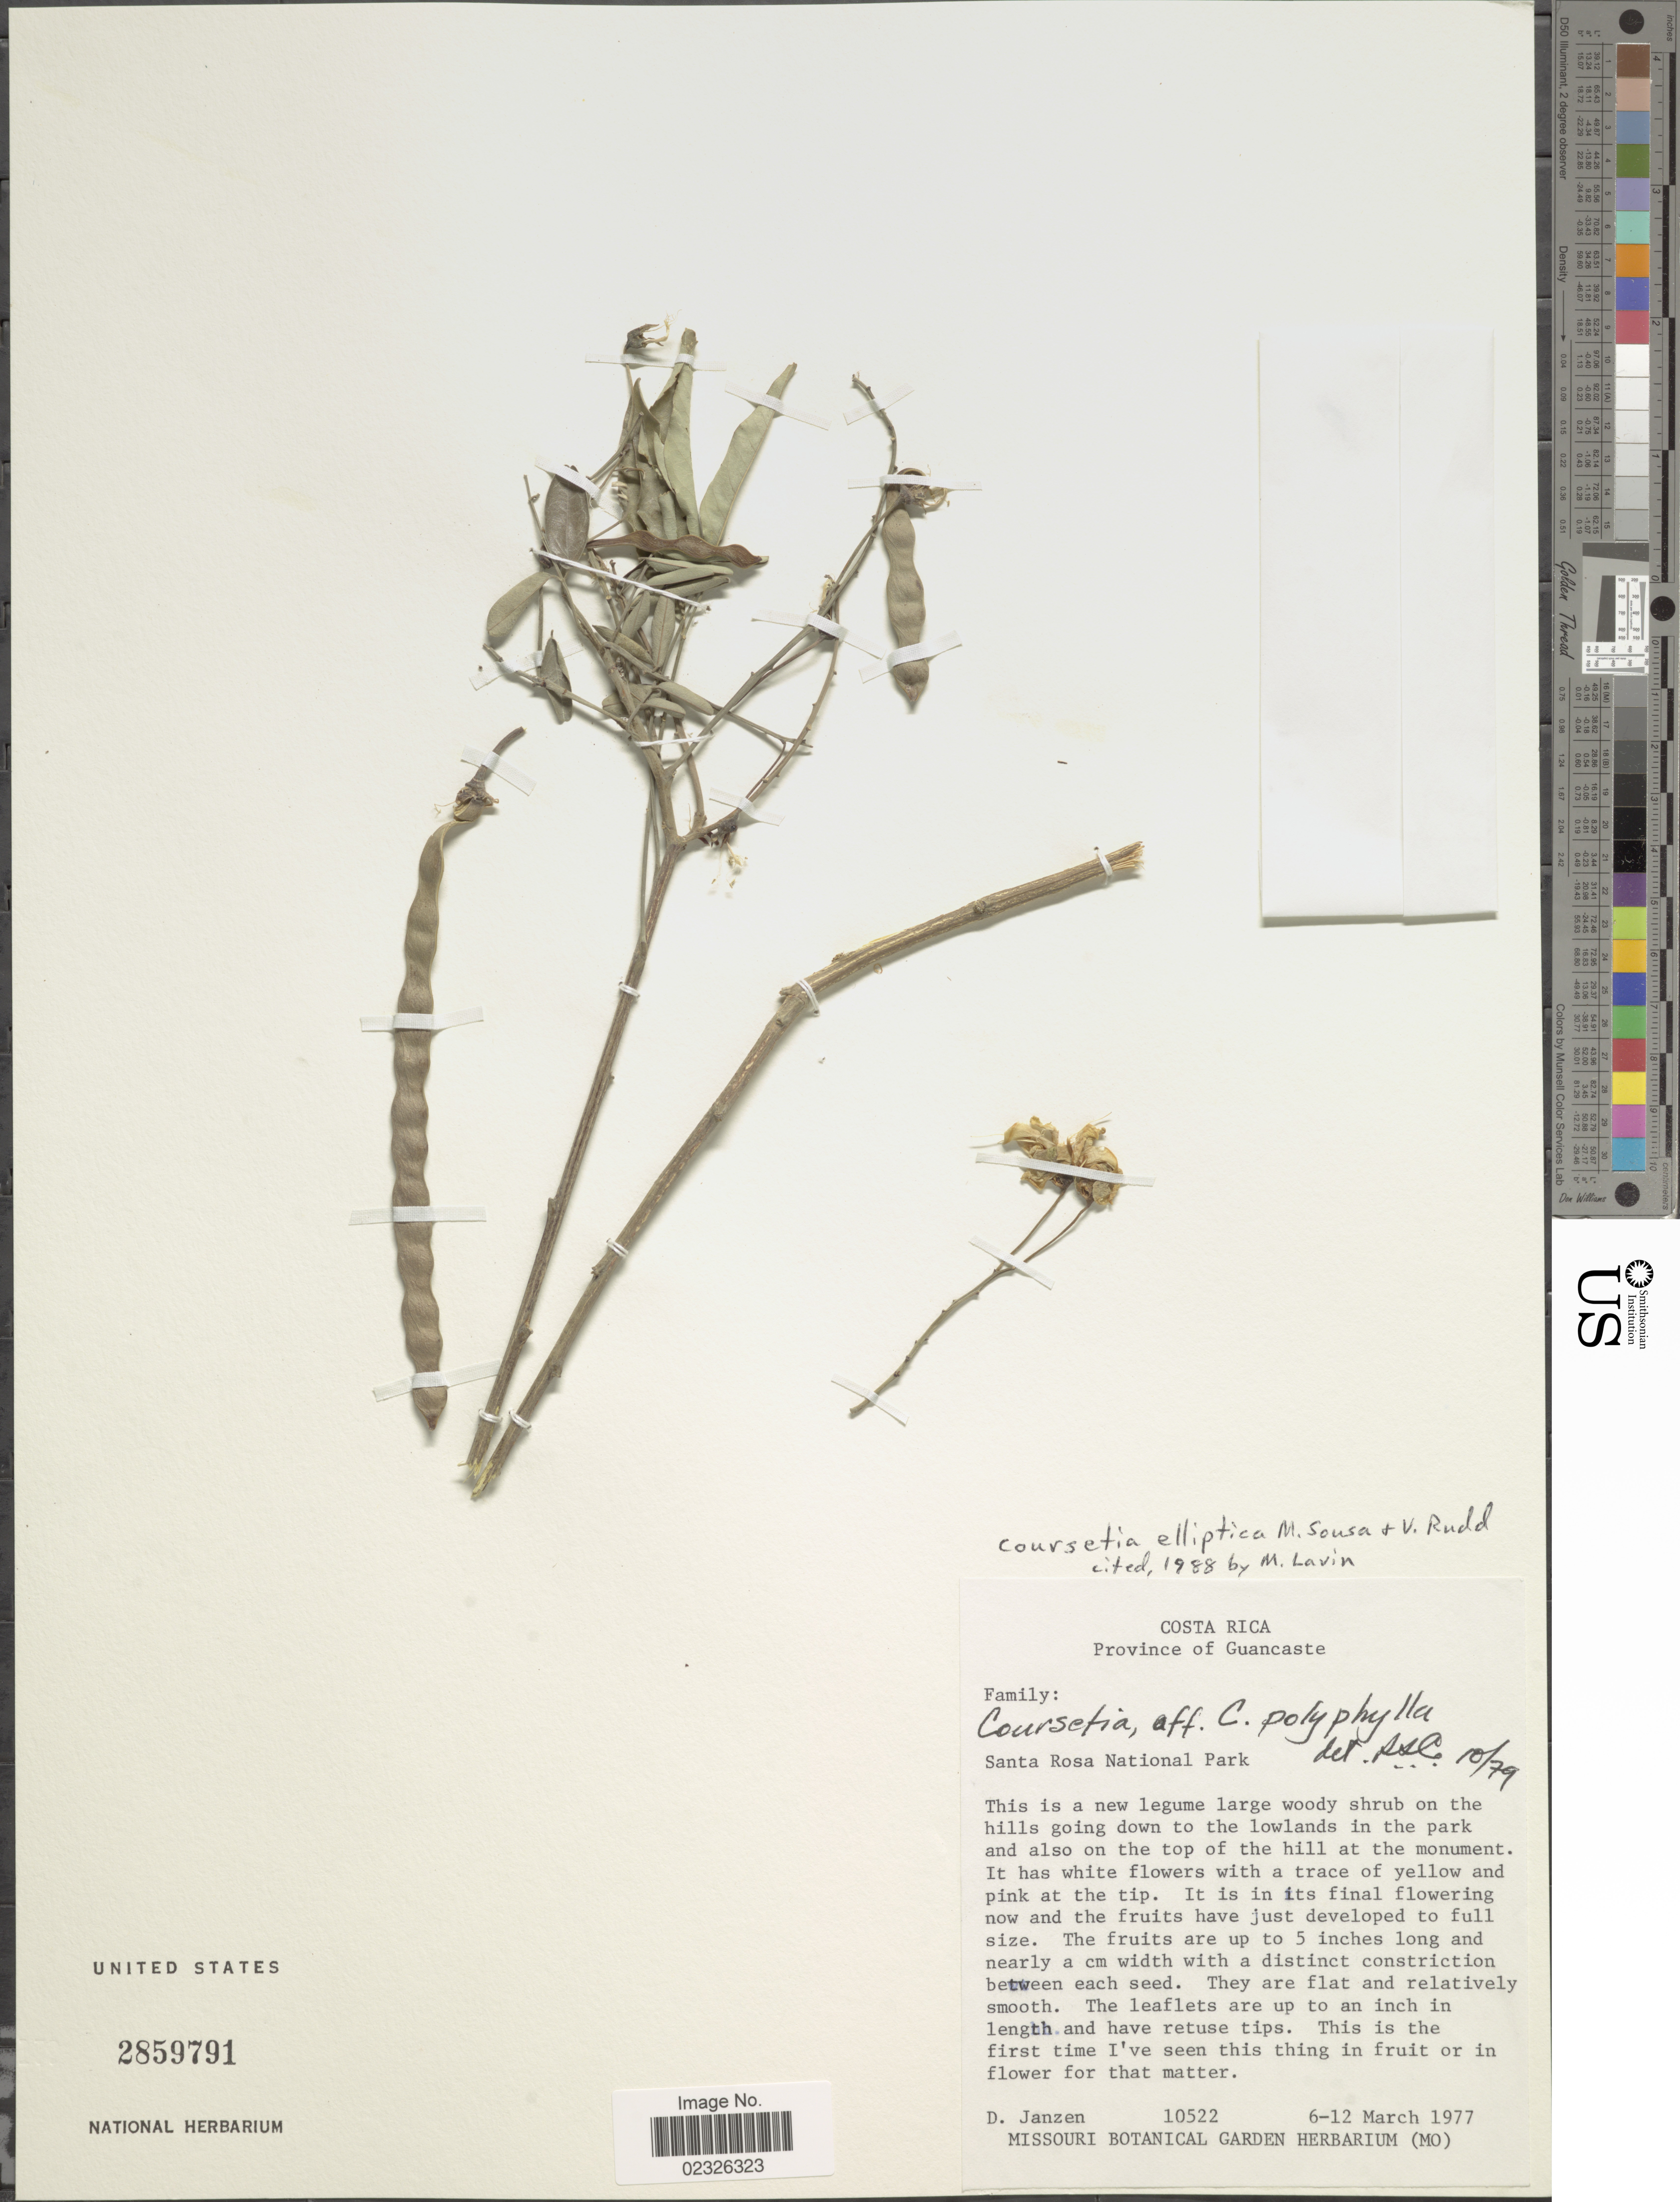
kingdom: Plantae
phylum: Tracheophyta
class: Magnoliopsida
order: Fabales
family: Fabaceae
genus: Coursetia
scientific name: Coursetia elliptica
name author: M. Sousa & Rudd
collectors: D. Janzen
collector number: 10522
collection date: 1977-03-06/1977-03-12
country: Costa Rica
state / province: Guanacaste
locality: Santa Rosa National Park.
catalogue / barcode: US 2859791